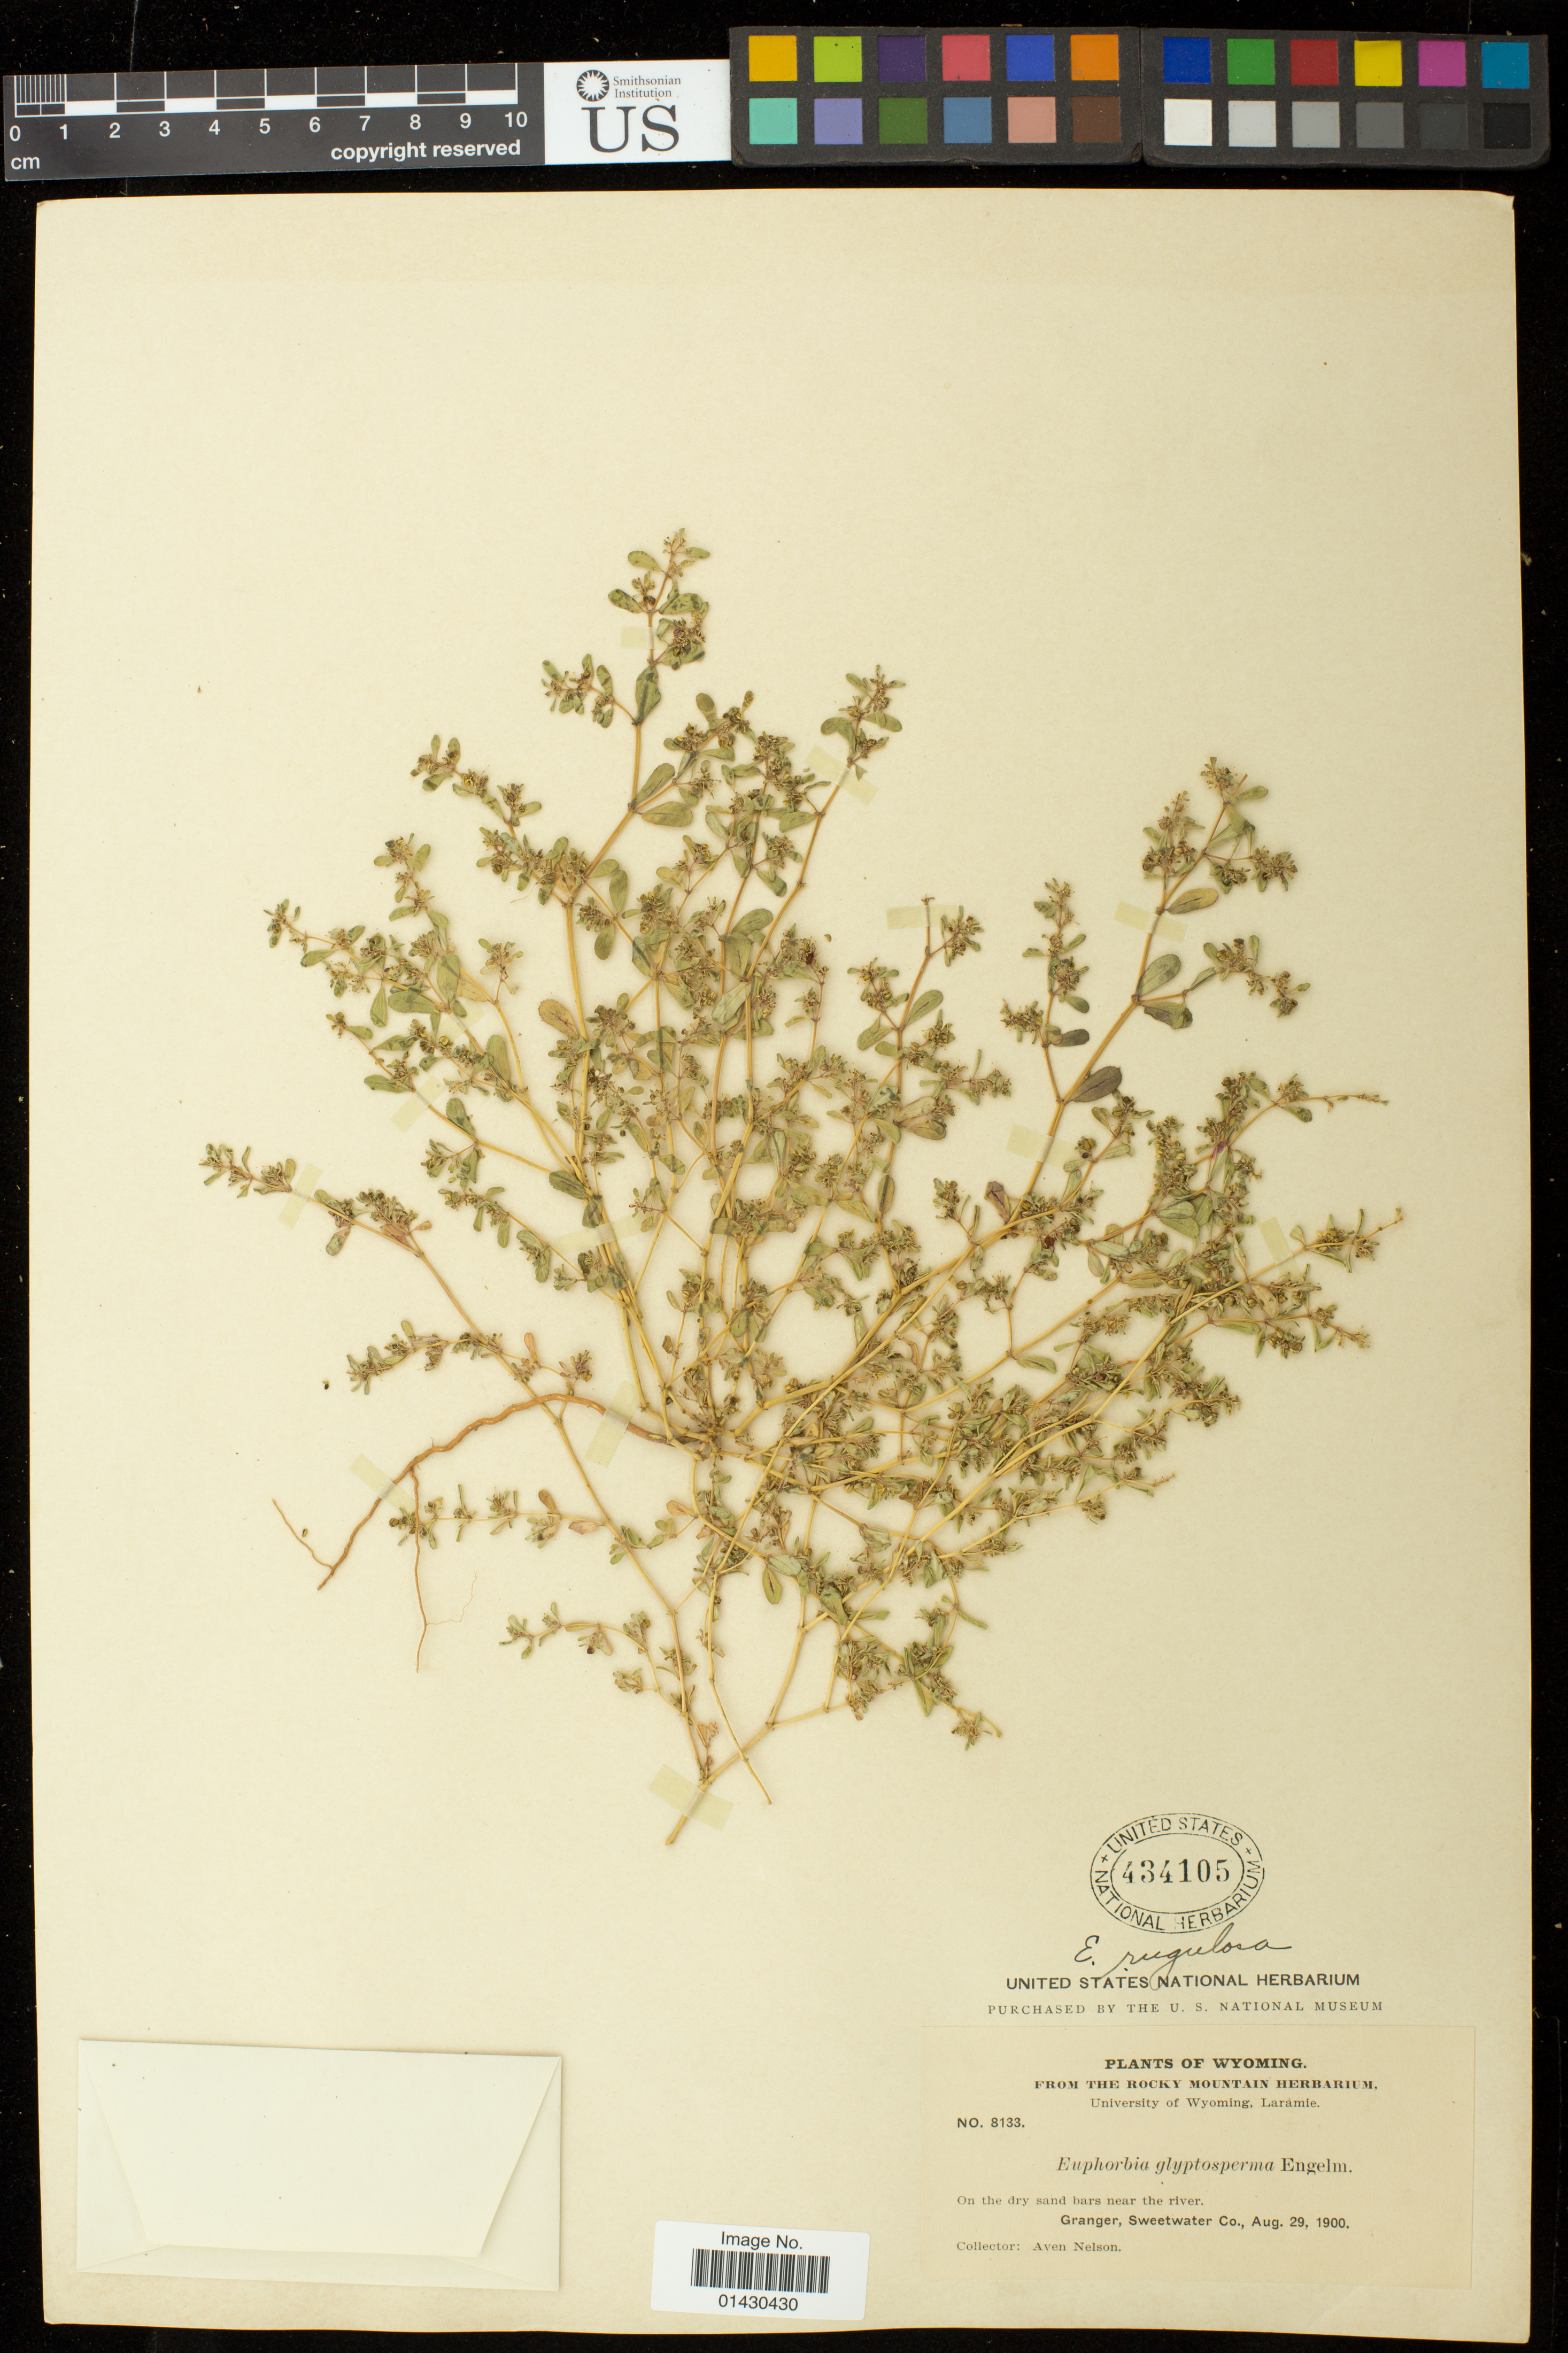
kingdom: Plantae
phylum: Tracheophyta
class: Magnoliopsida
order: Malpighiales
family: Euphorbiaceae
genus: Euphorbia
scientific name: Euphorbia serpens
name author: Kunth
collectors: A. Nelson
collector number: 8133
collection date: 1900-08-29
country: United States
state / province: Wyoming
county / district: Sweetwater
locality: Granger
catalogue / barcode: US 434105